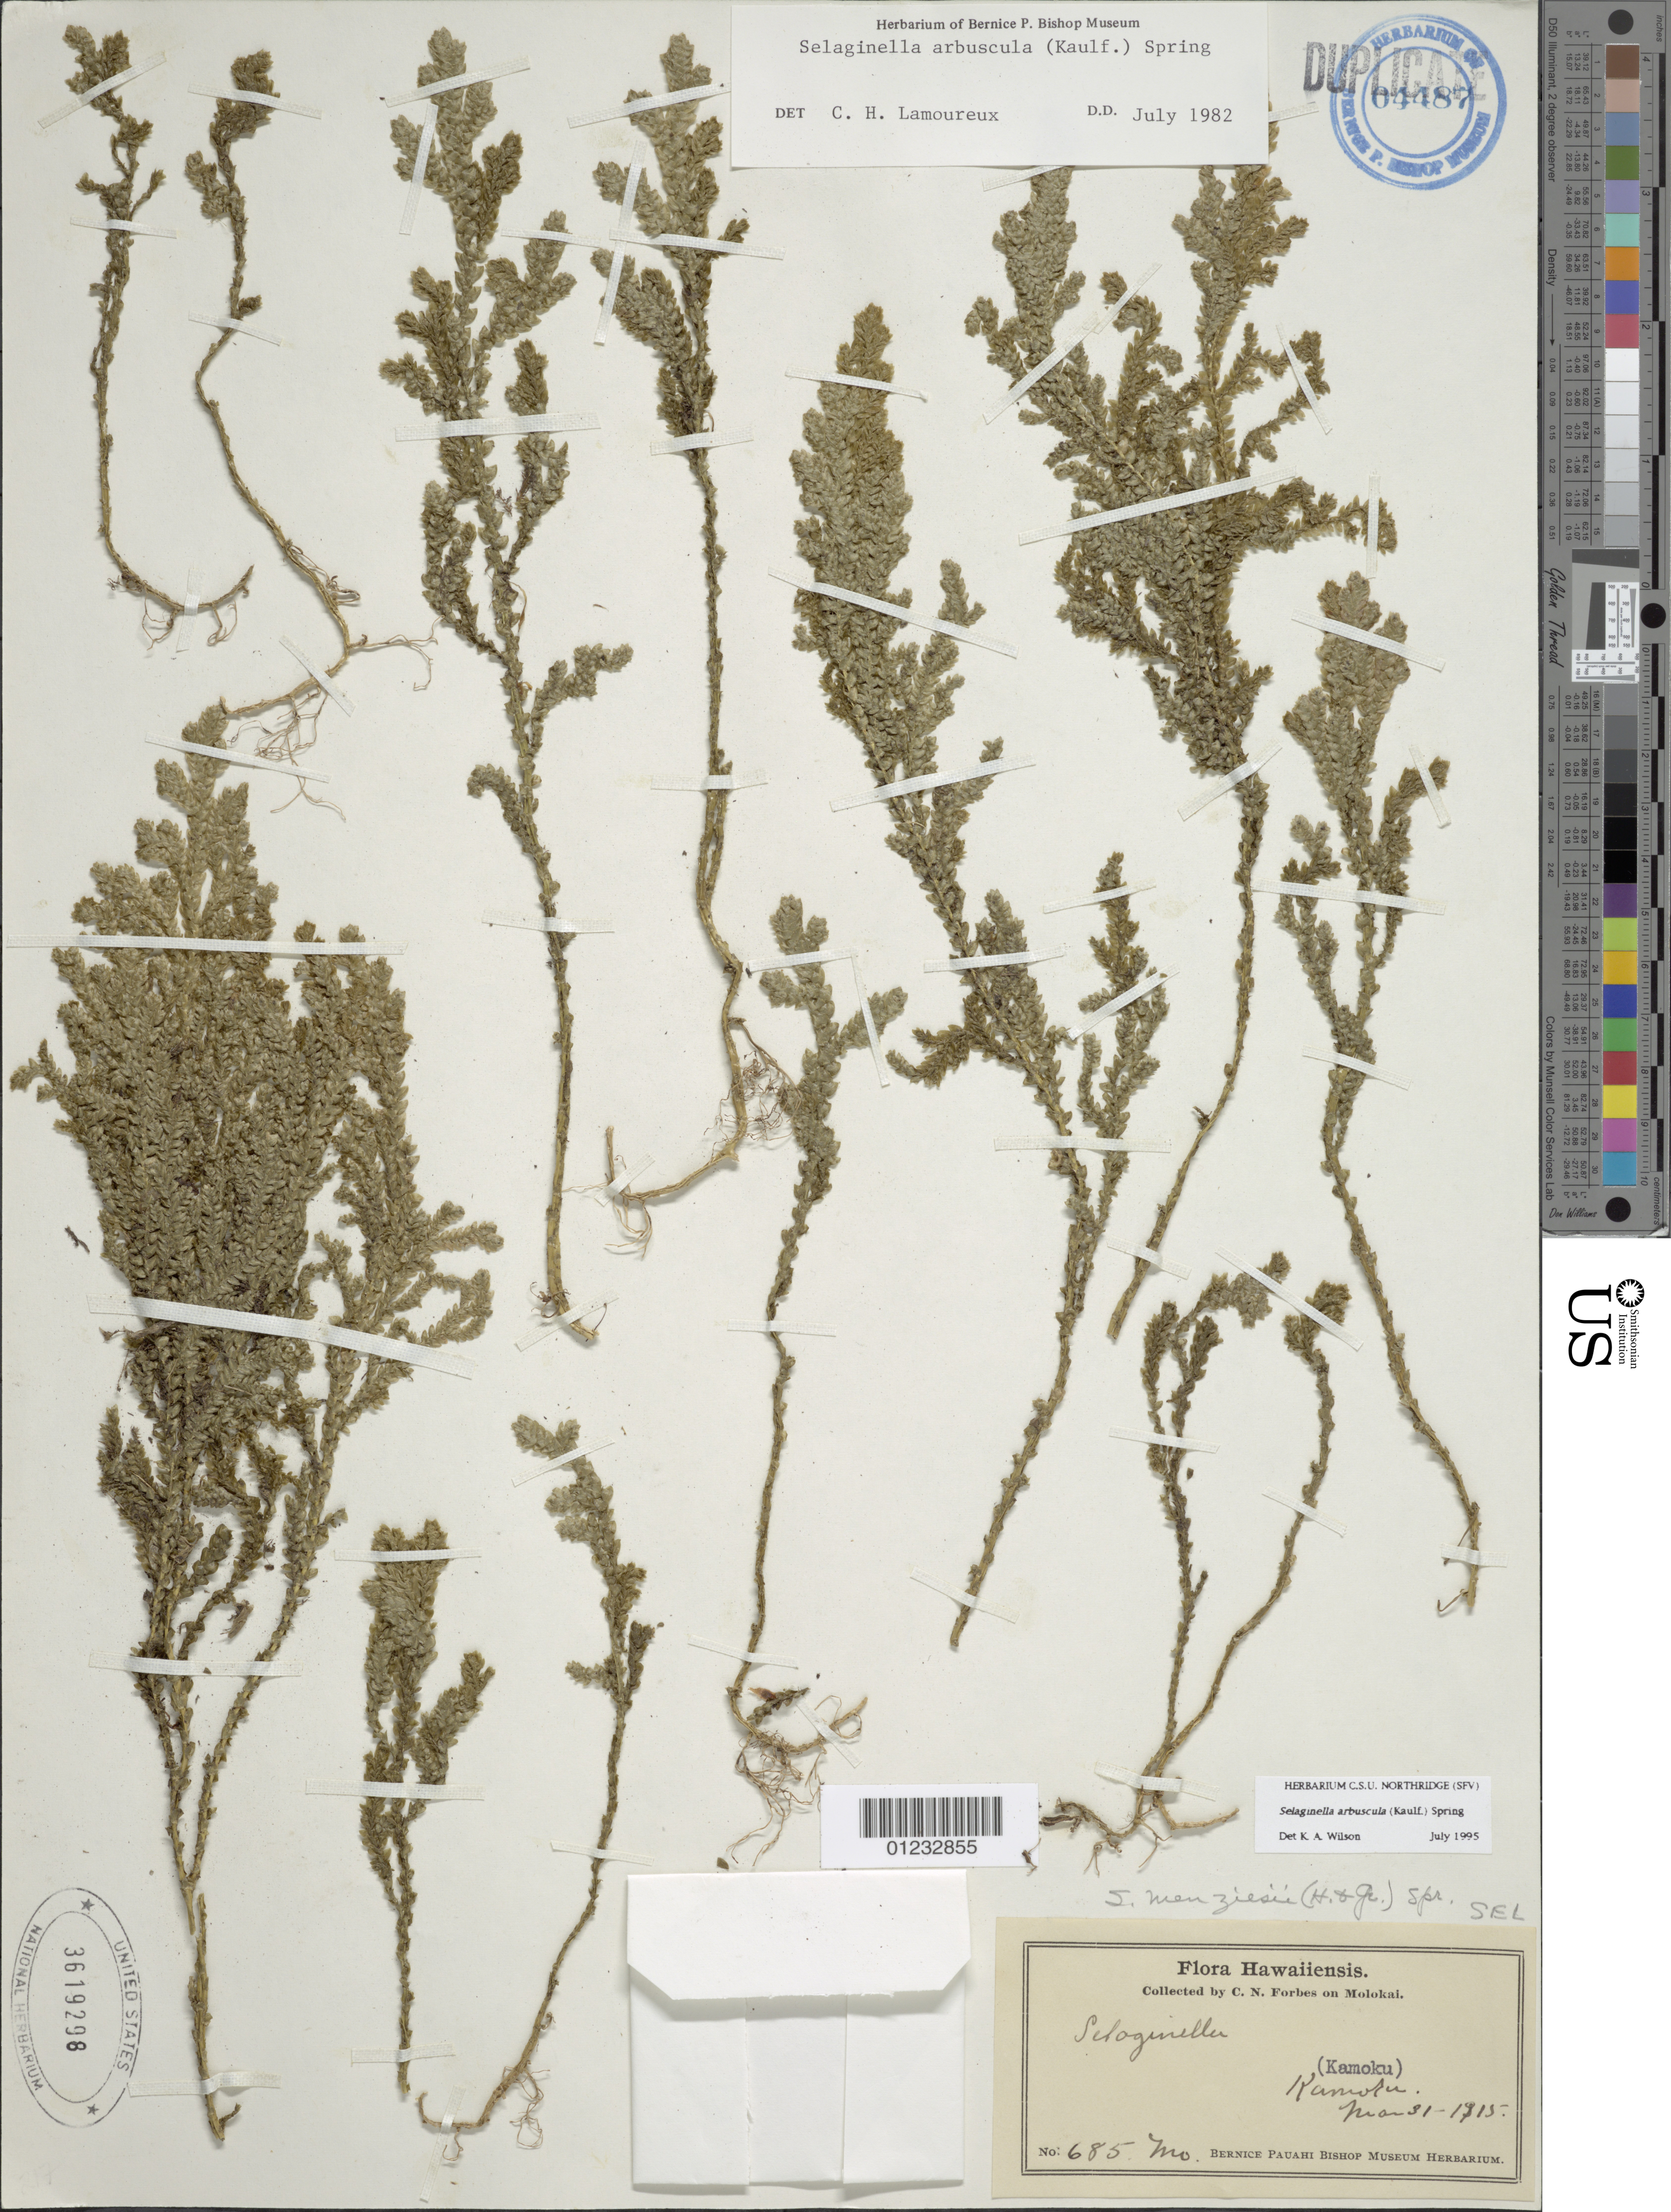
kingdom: Plantae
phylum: Tracheophyta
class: Lycopodiopsida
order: Selaginellales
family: Selaginellaceae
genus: Selaginella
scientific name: Selaginella arbuscula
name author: (Kualf.) Spring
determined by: Wilson, K. A.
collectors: C. N. Forbes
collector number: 685.Mo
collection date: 1915-03-31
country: United States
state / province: Hawaii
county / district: Maui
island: Moloka'i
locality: Kamoku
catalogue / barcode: US 3619298